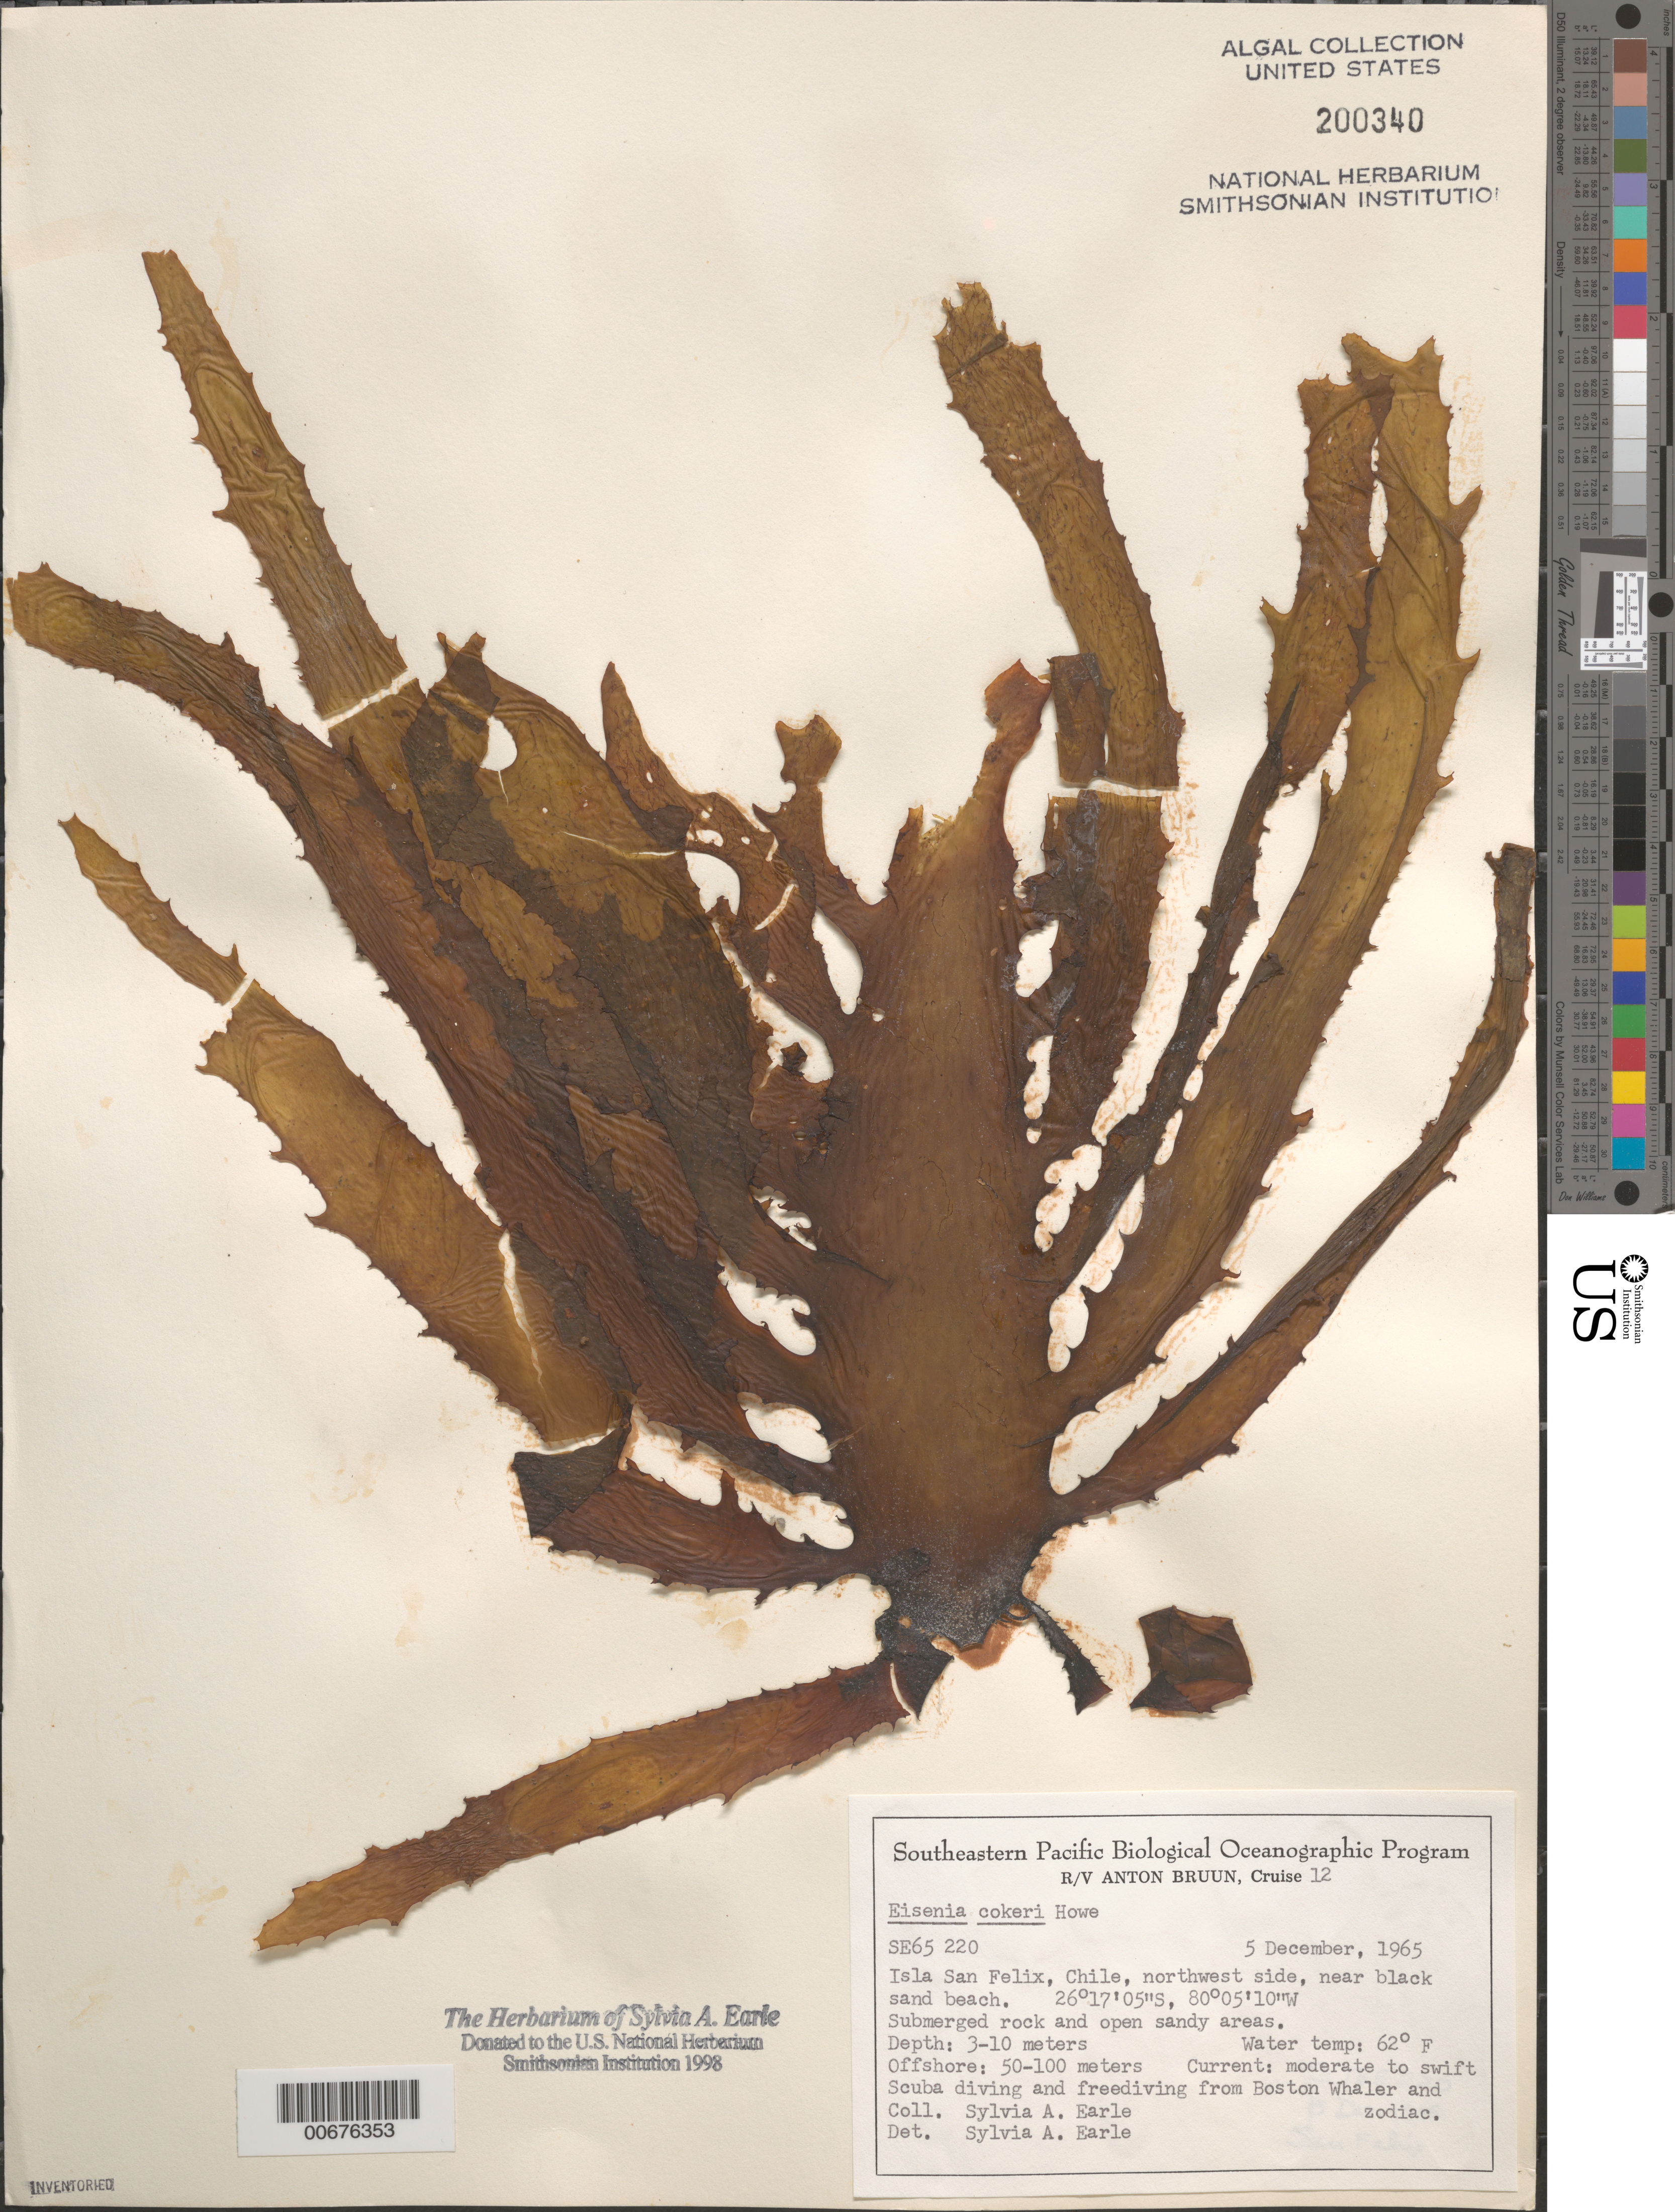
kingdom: Chromista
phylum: Ochrophyta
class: Phaeophyceae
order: Laminariales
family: Lessoniaceae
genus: Eisenia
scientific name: Eisenia cokeri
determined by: Earle, S. A.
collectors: S. A. Earle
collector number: SE 65220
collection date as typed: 05 Dec 1965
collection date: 1965-12-05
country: Chile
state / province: Atacama (III)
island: Isla San Felix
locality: Near black sand beach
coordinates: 26 17' 05" S, 80 05' 10" W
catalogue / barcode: US 200340